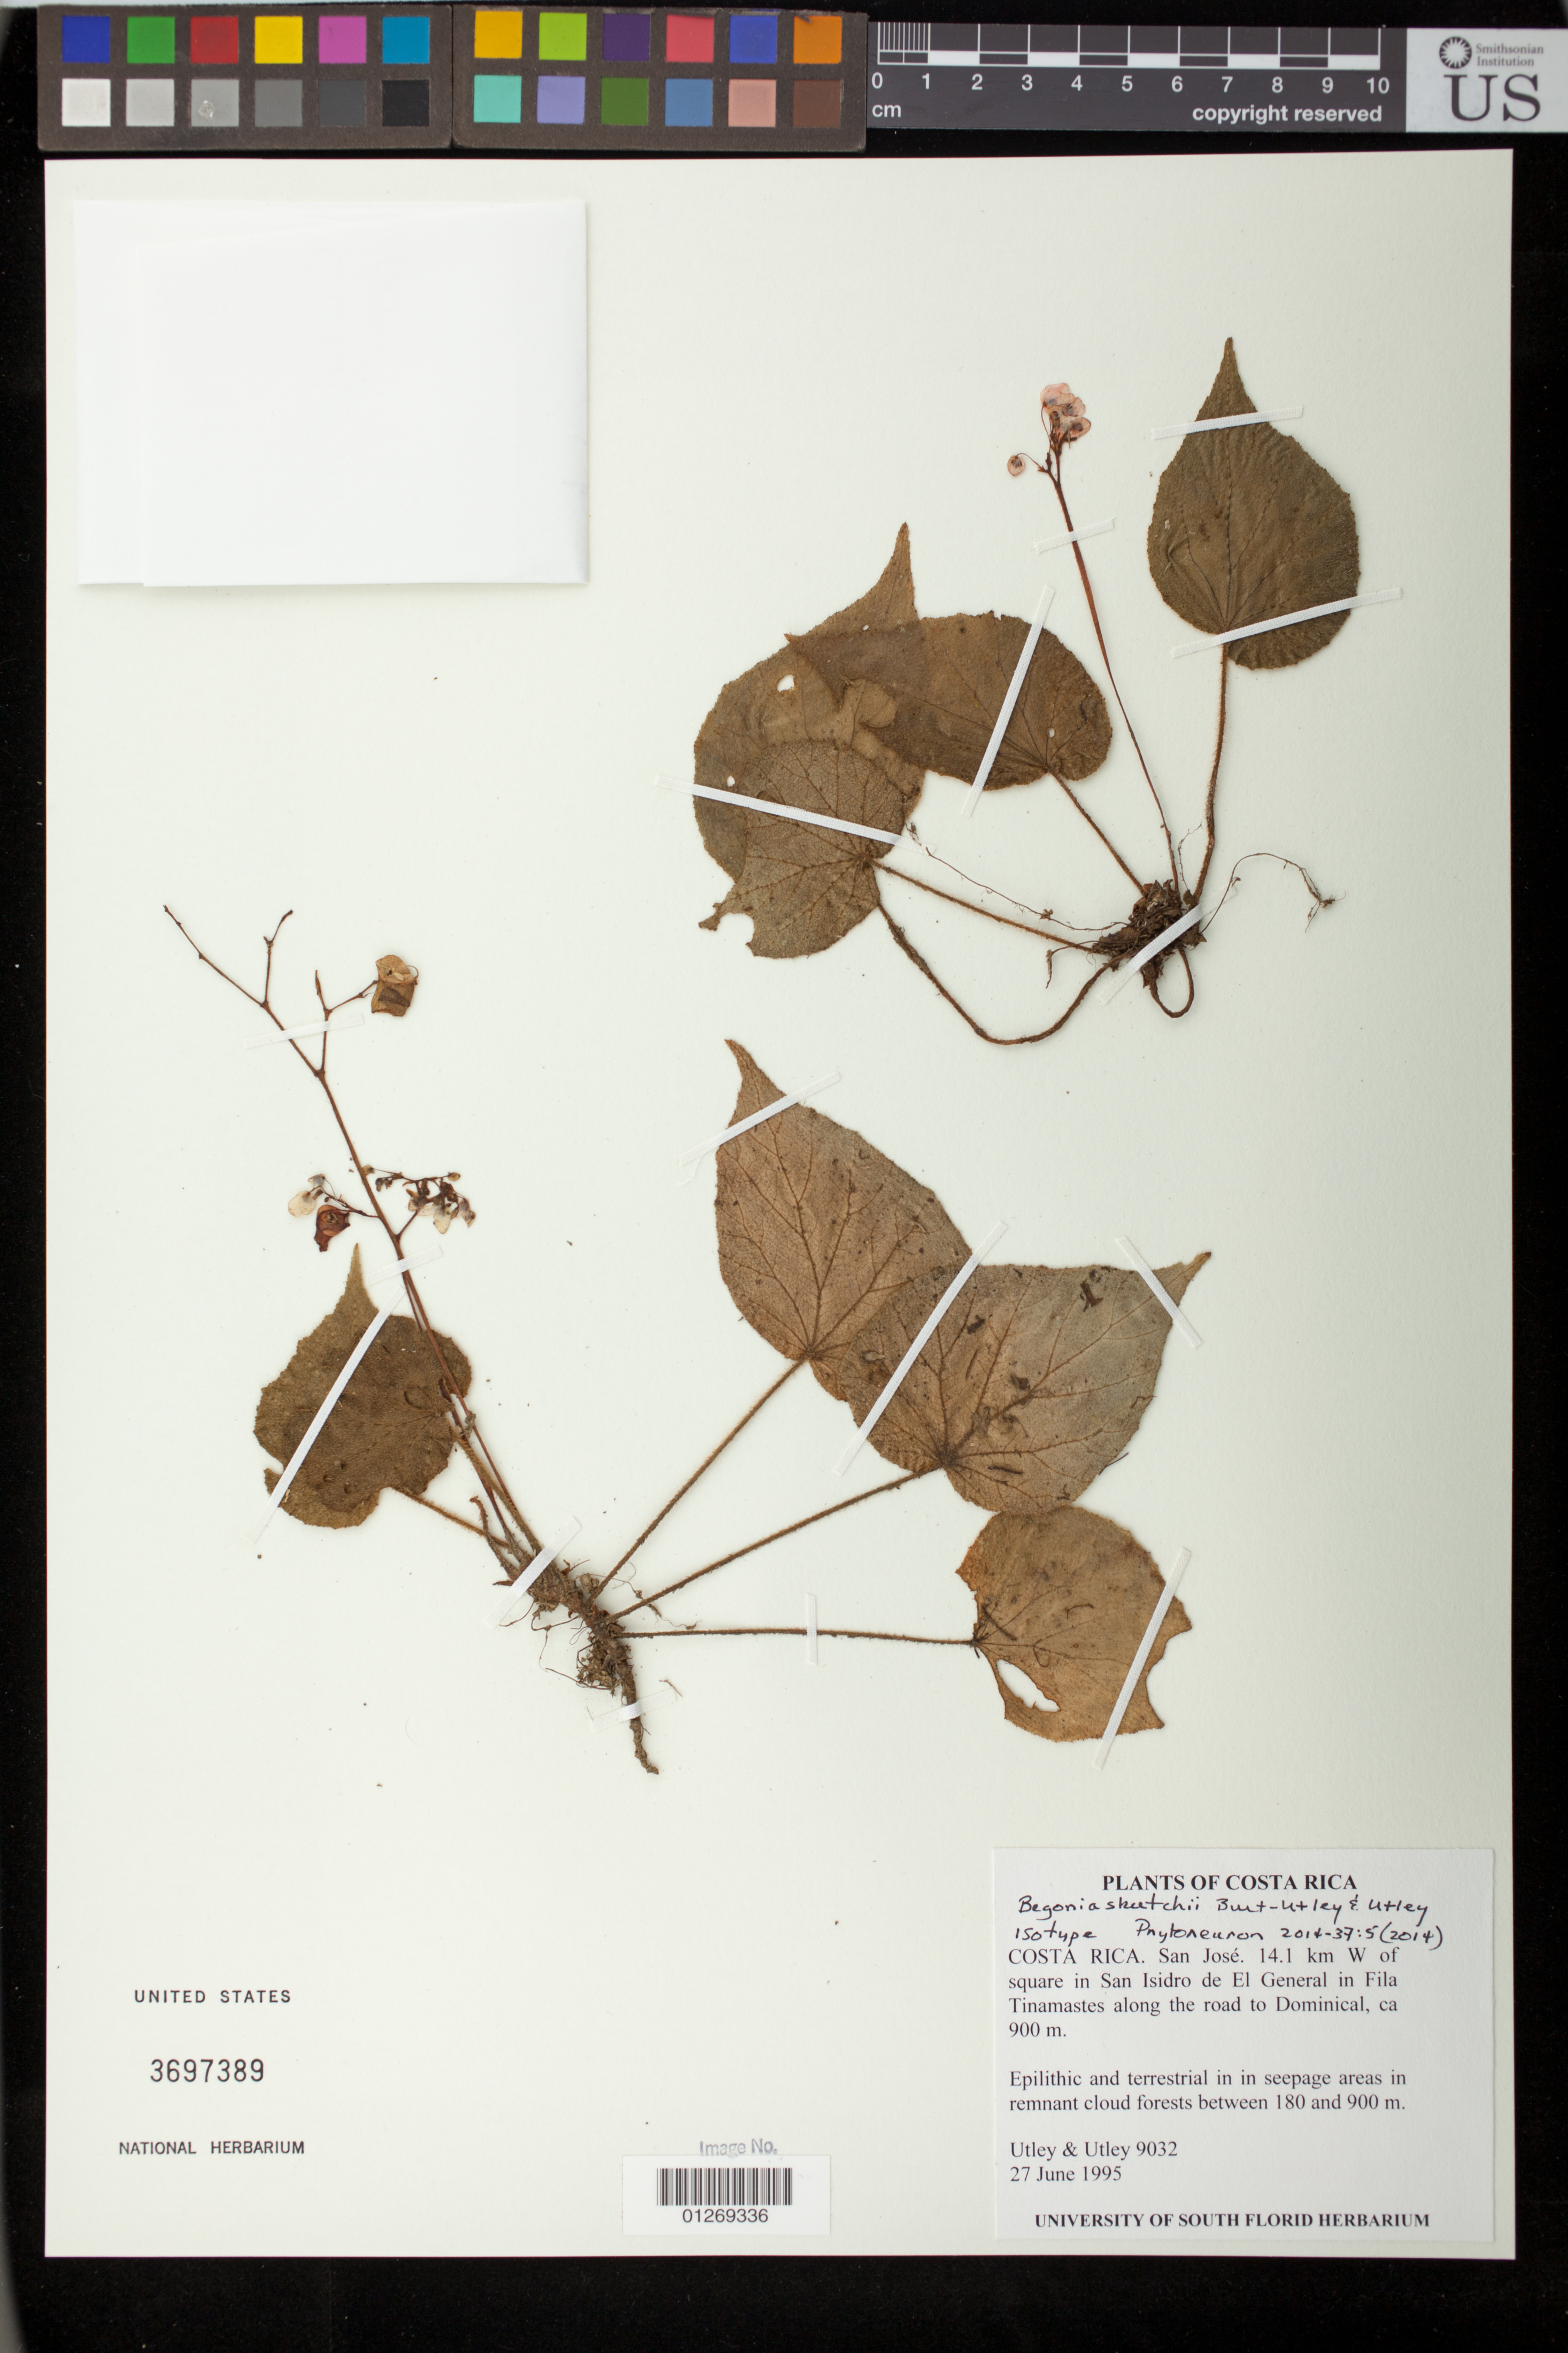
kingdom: Plantae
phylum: Tracheophyta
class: Magnoliopsida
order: Cucurbitales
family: Begoniaceae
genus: Begonia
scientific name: Begonia skutchii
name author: Burt-Utley & Utley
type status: Isotype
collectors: K. M. Burt-Utley & J. F. Utley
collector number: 9032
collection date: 1995-06-27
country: Costa Rica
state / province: San José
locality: San José. 14.1 km W of square in San Isidro de El General in Fila Tinamastes along the road to Dominical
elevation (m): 900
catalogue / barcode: US 3697389